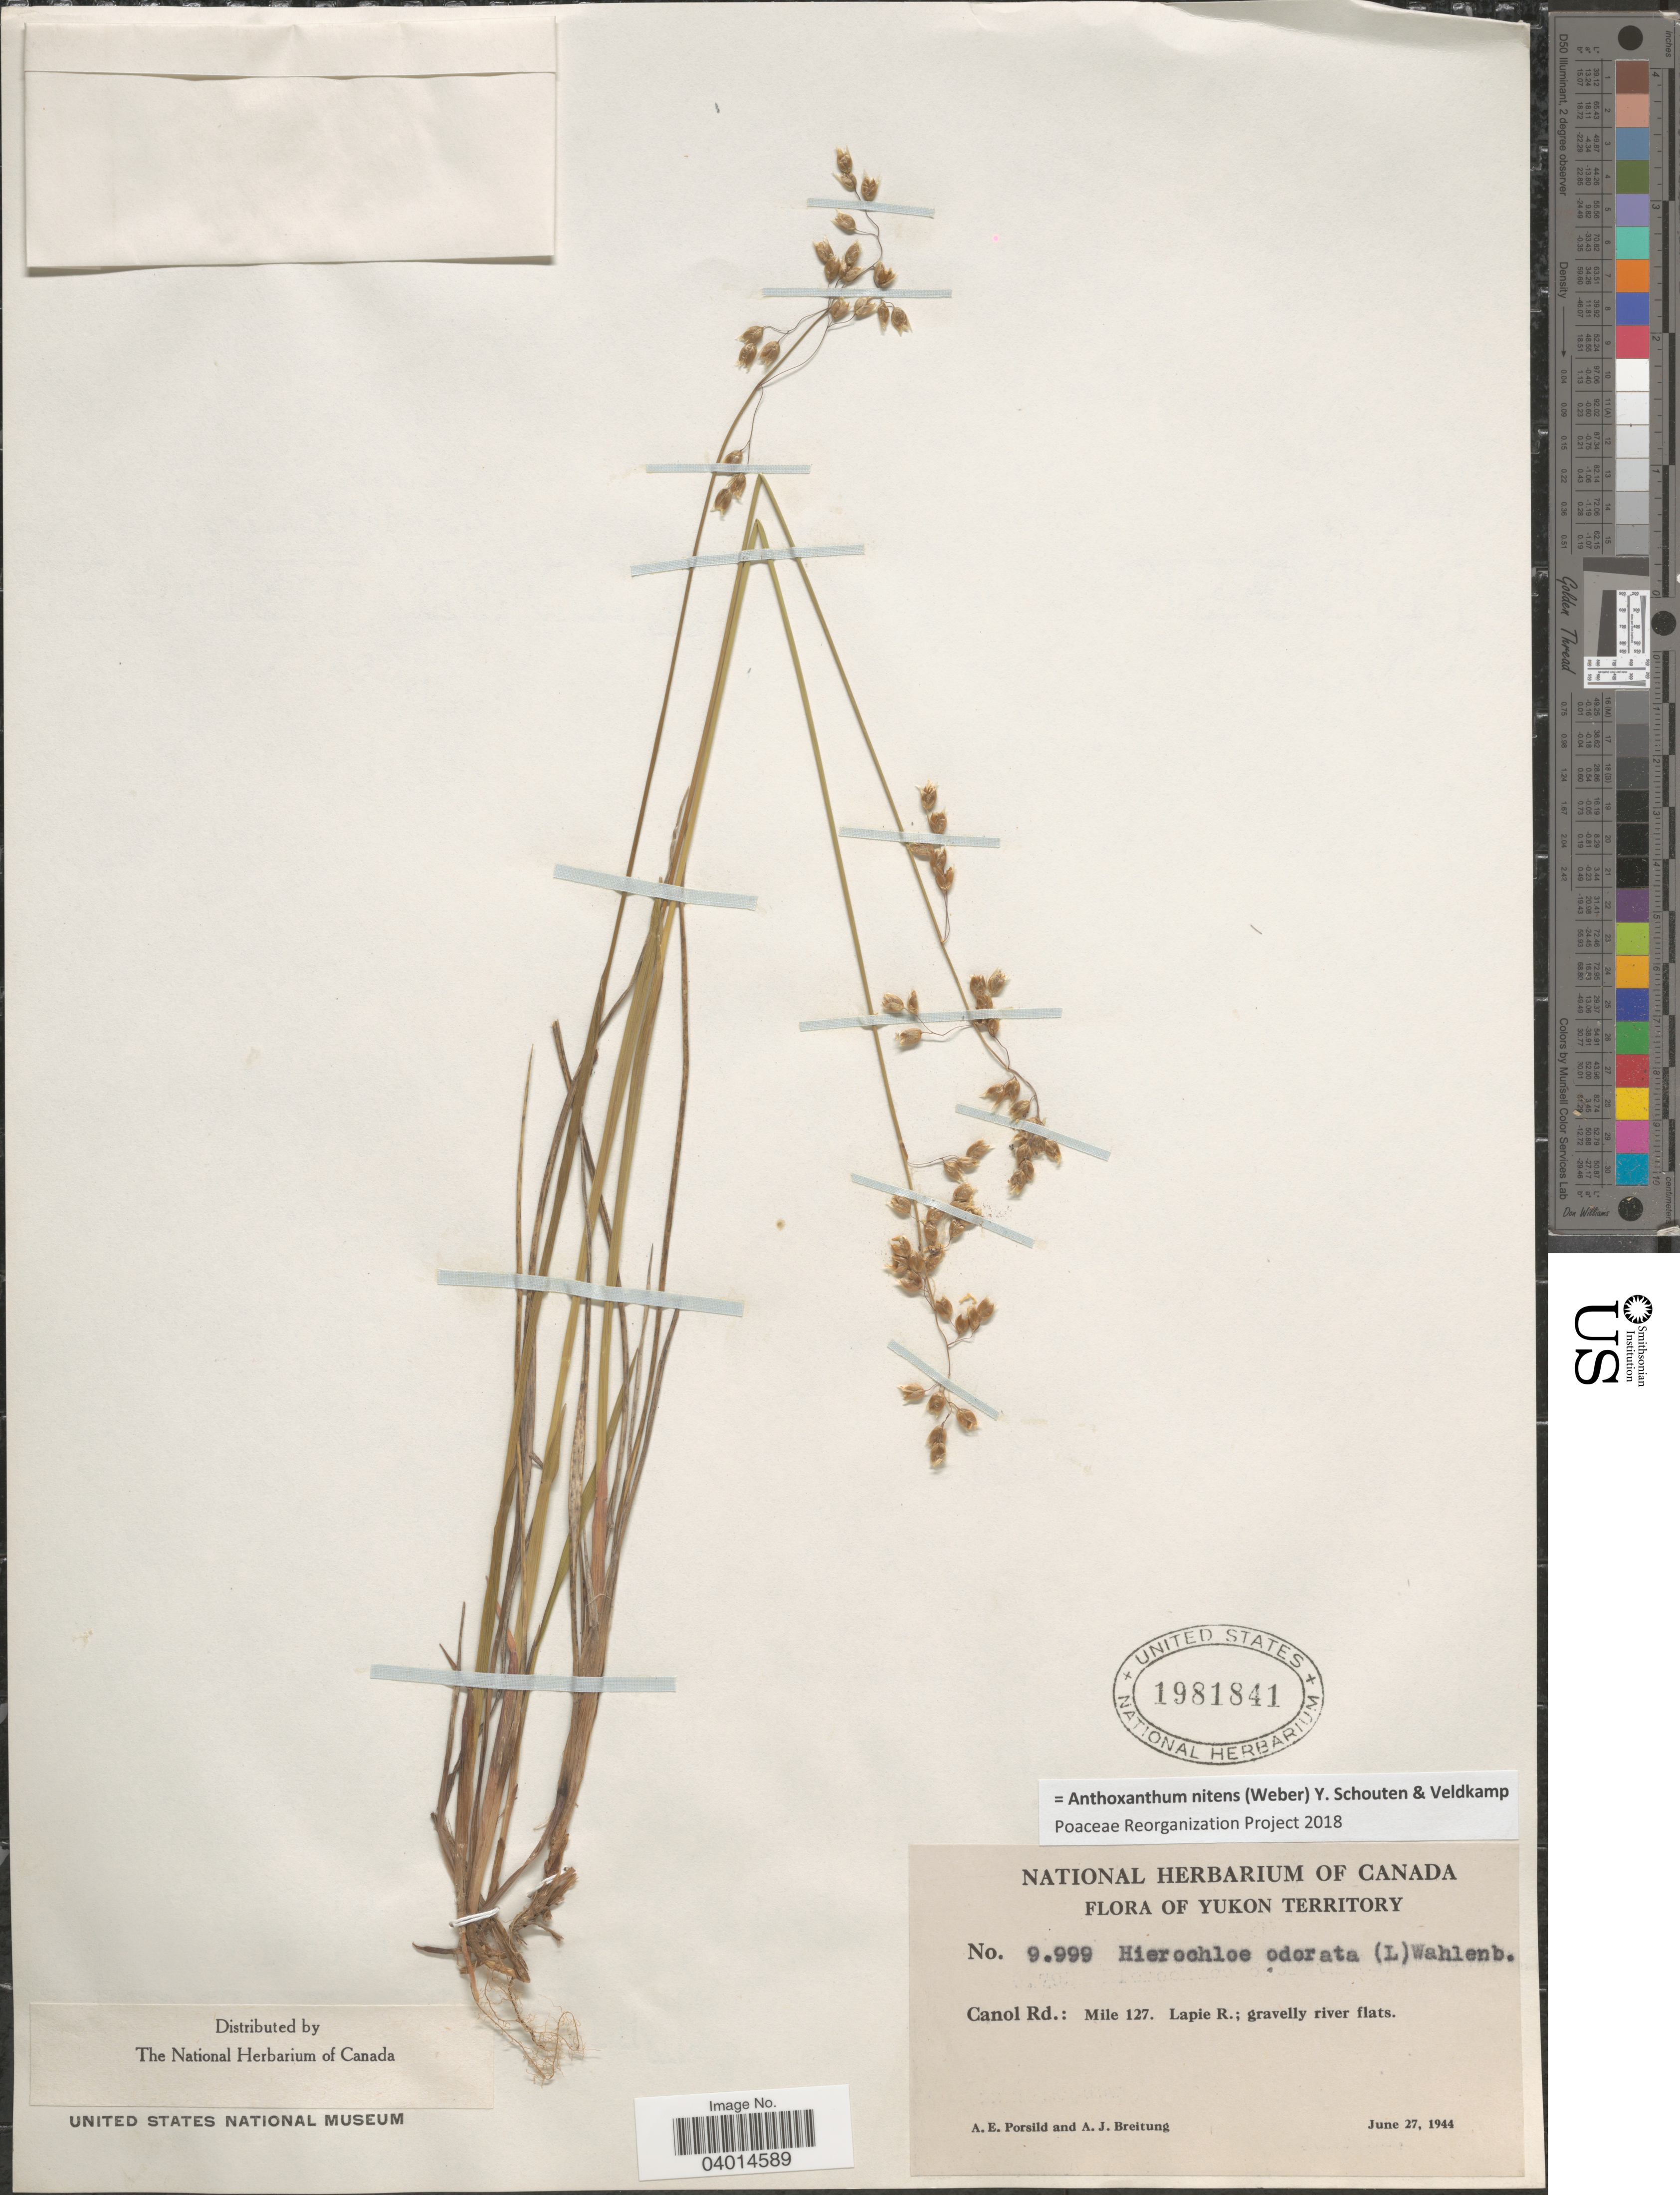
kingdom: Plantae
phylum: Tracheophyta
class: Liliopsida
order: Poales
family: Poaceae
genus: Anthoxanthum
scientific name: Anthoxanthum nitens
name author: (G.H. Weber) R.T.A. Schouten & Veldkamp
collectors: A. E. Porsild & A. Breitung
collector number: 9999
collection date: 1944-06-27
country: Canada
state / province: Yukon Territory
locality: Canol Rd.: Mile 127. Lapie R.; gravelly river flats.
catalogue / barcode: US 1981841